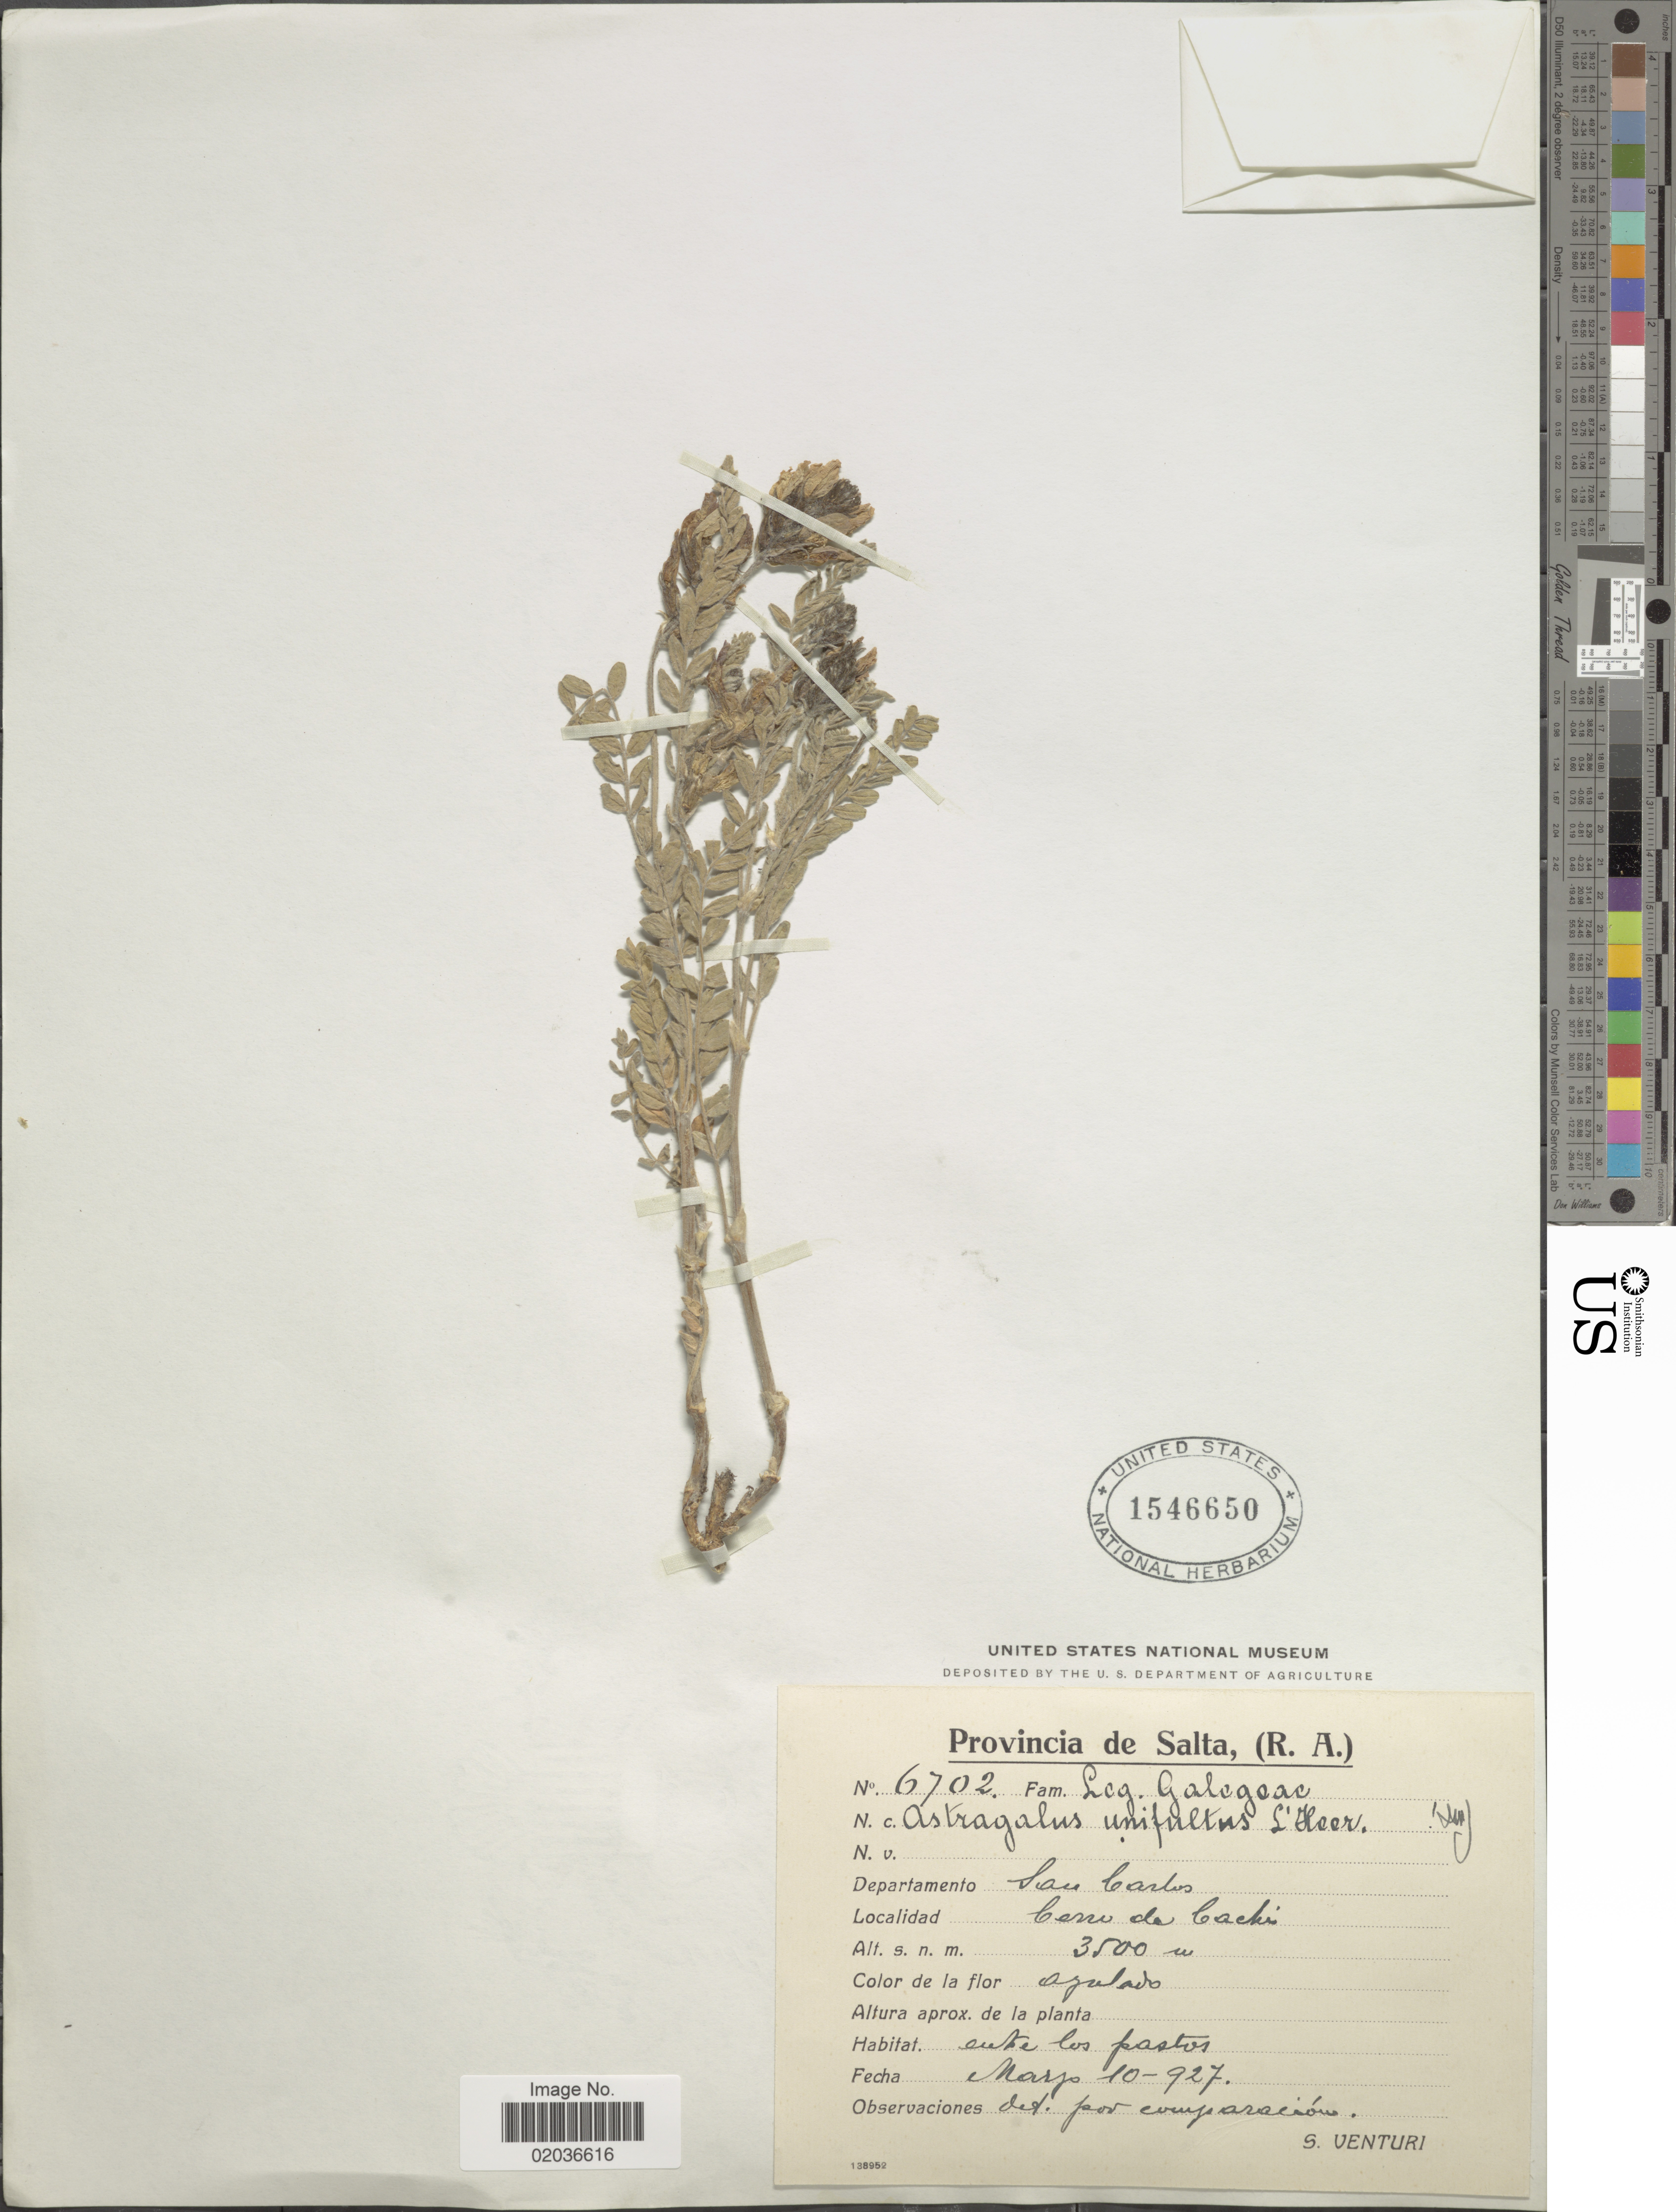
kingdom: Plantae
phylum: Tracheophyta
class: Magnoliopsida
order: Fabales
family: Fabaceae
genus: Astragalus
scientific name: Astragalus garbancillo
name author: Cav.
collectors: S. Venturi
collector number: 6702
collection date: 1927-03-10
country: Argentina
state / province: Salta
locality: Provincia de Salta, (R.A.). Departamento San Carlos. Cerro de Cachi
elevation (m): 3500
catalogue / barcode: US 1546650